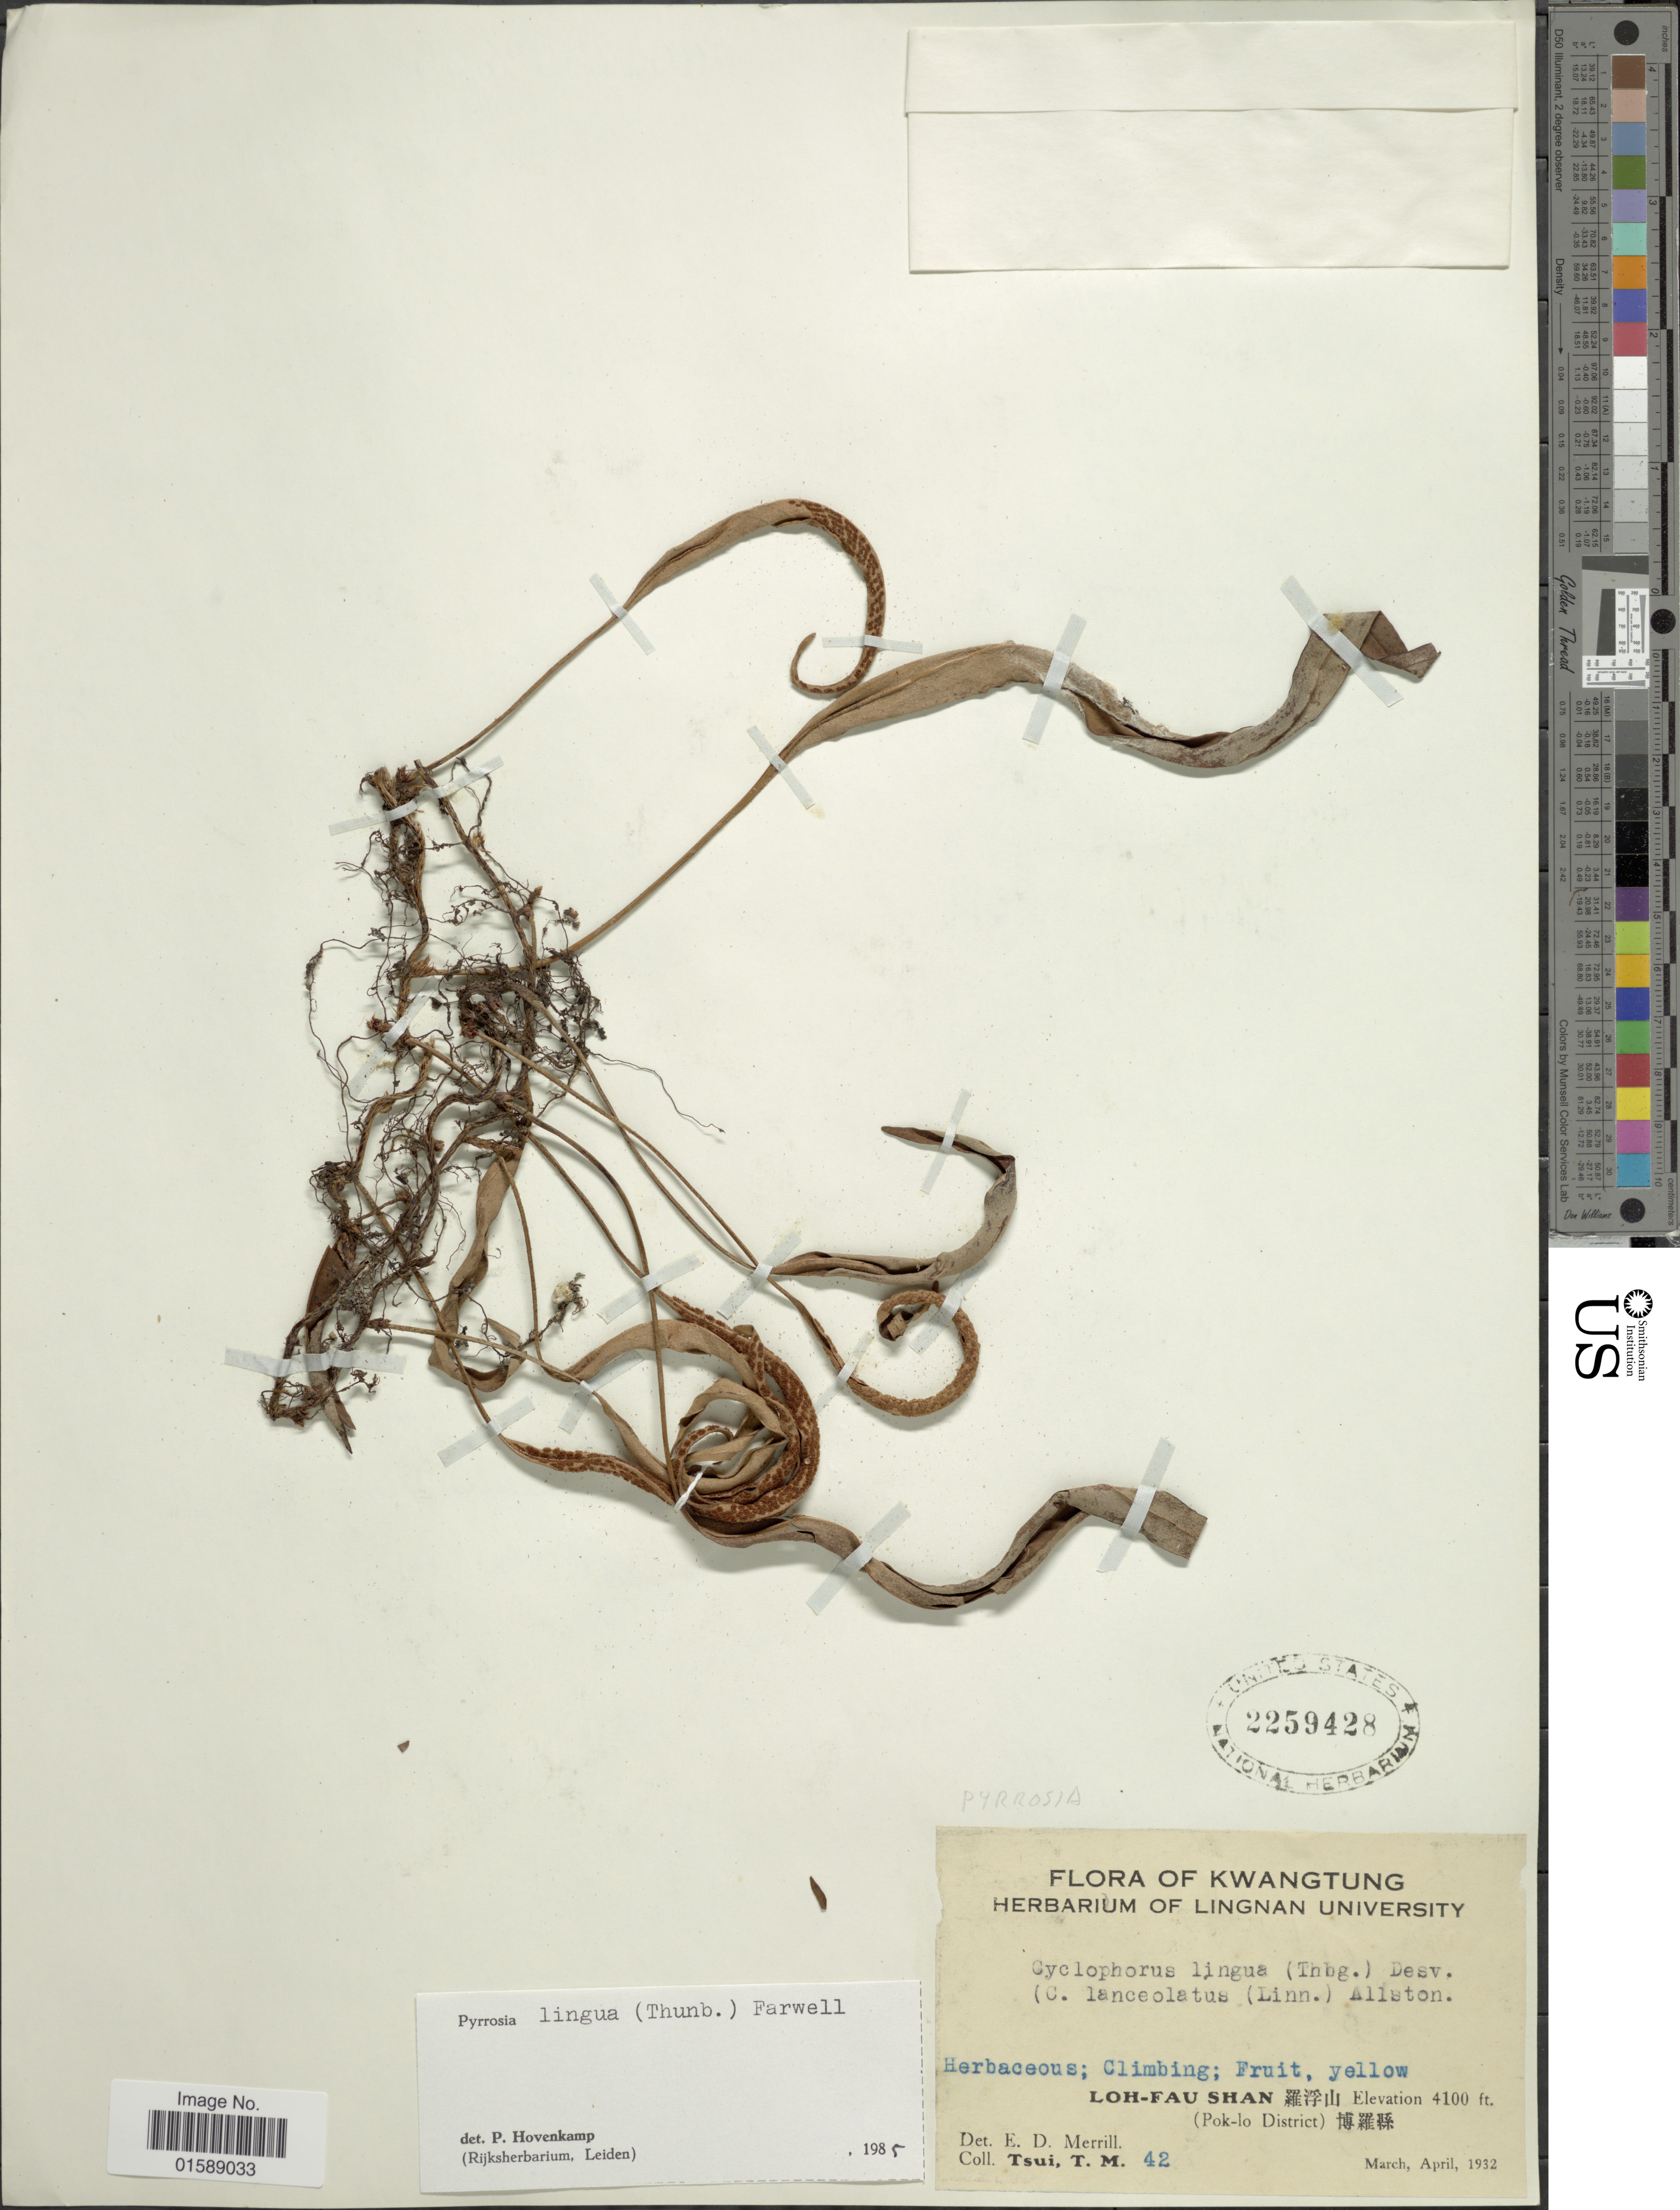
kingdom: Plantae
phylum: Tracheophyta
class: Polypodiopsida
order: Polypodiales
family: Polypodiaceae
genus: Pyrrosia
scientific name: Pyrrosia lingua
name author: (Thurb.) Farw.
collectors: T. Tsui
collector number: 42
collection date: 1932-03/1932-04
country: China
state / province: Guangdong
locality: Kwangtung. Loh-Fau Shan (Pok-lo District)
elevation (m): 1250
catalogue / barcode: US 2259428